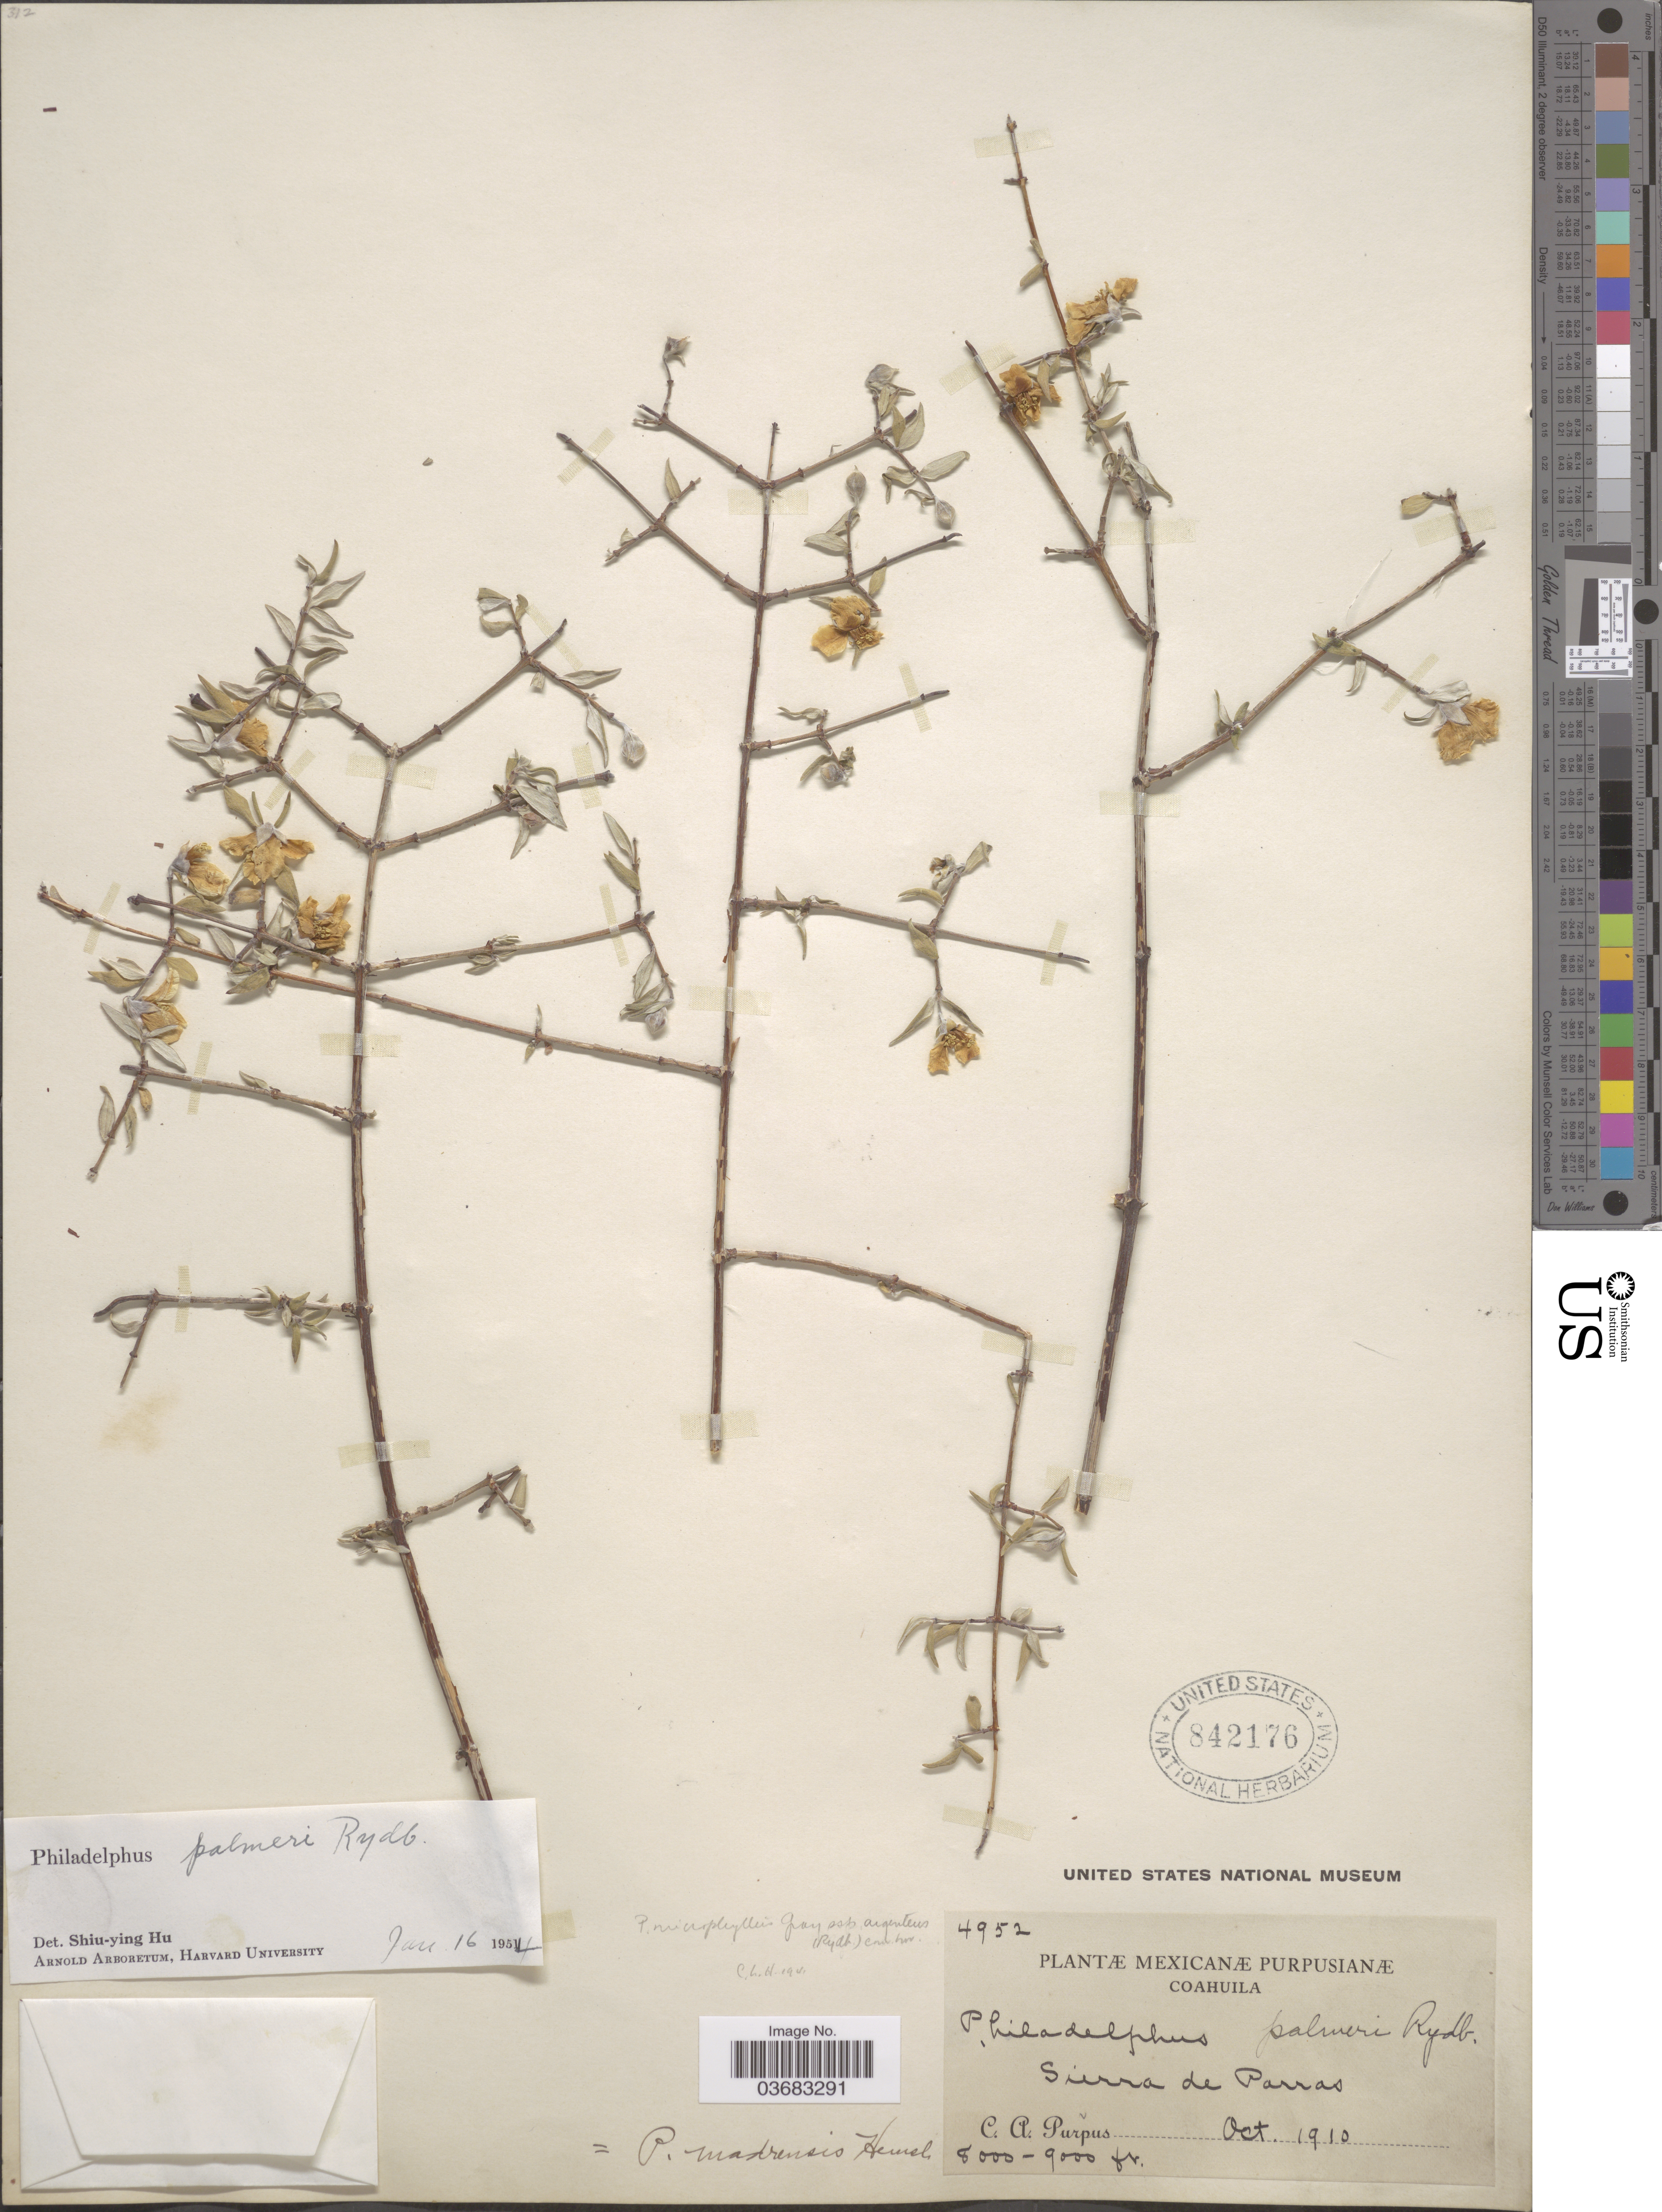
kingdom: Plantae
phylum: Tracheophyta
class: Magnoliopsida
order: Cornales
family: Hydrangeaceae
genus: Philadelphus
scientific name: Philadelphus palmeri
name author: Rydb.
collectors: C. A. Purpus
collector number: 4952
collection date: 1910-10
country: Mexico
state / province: Coahuila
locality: Sierra de Parras.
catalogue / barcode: US 842176